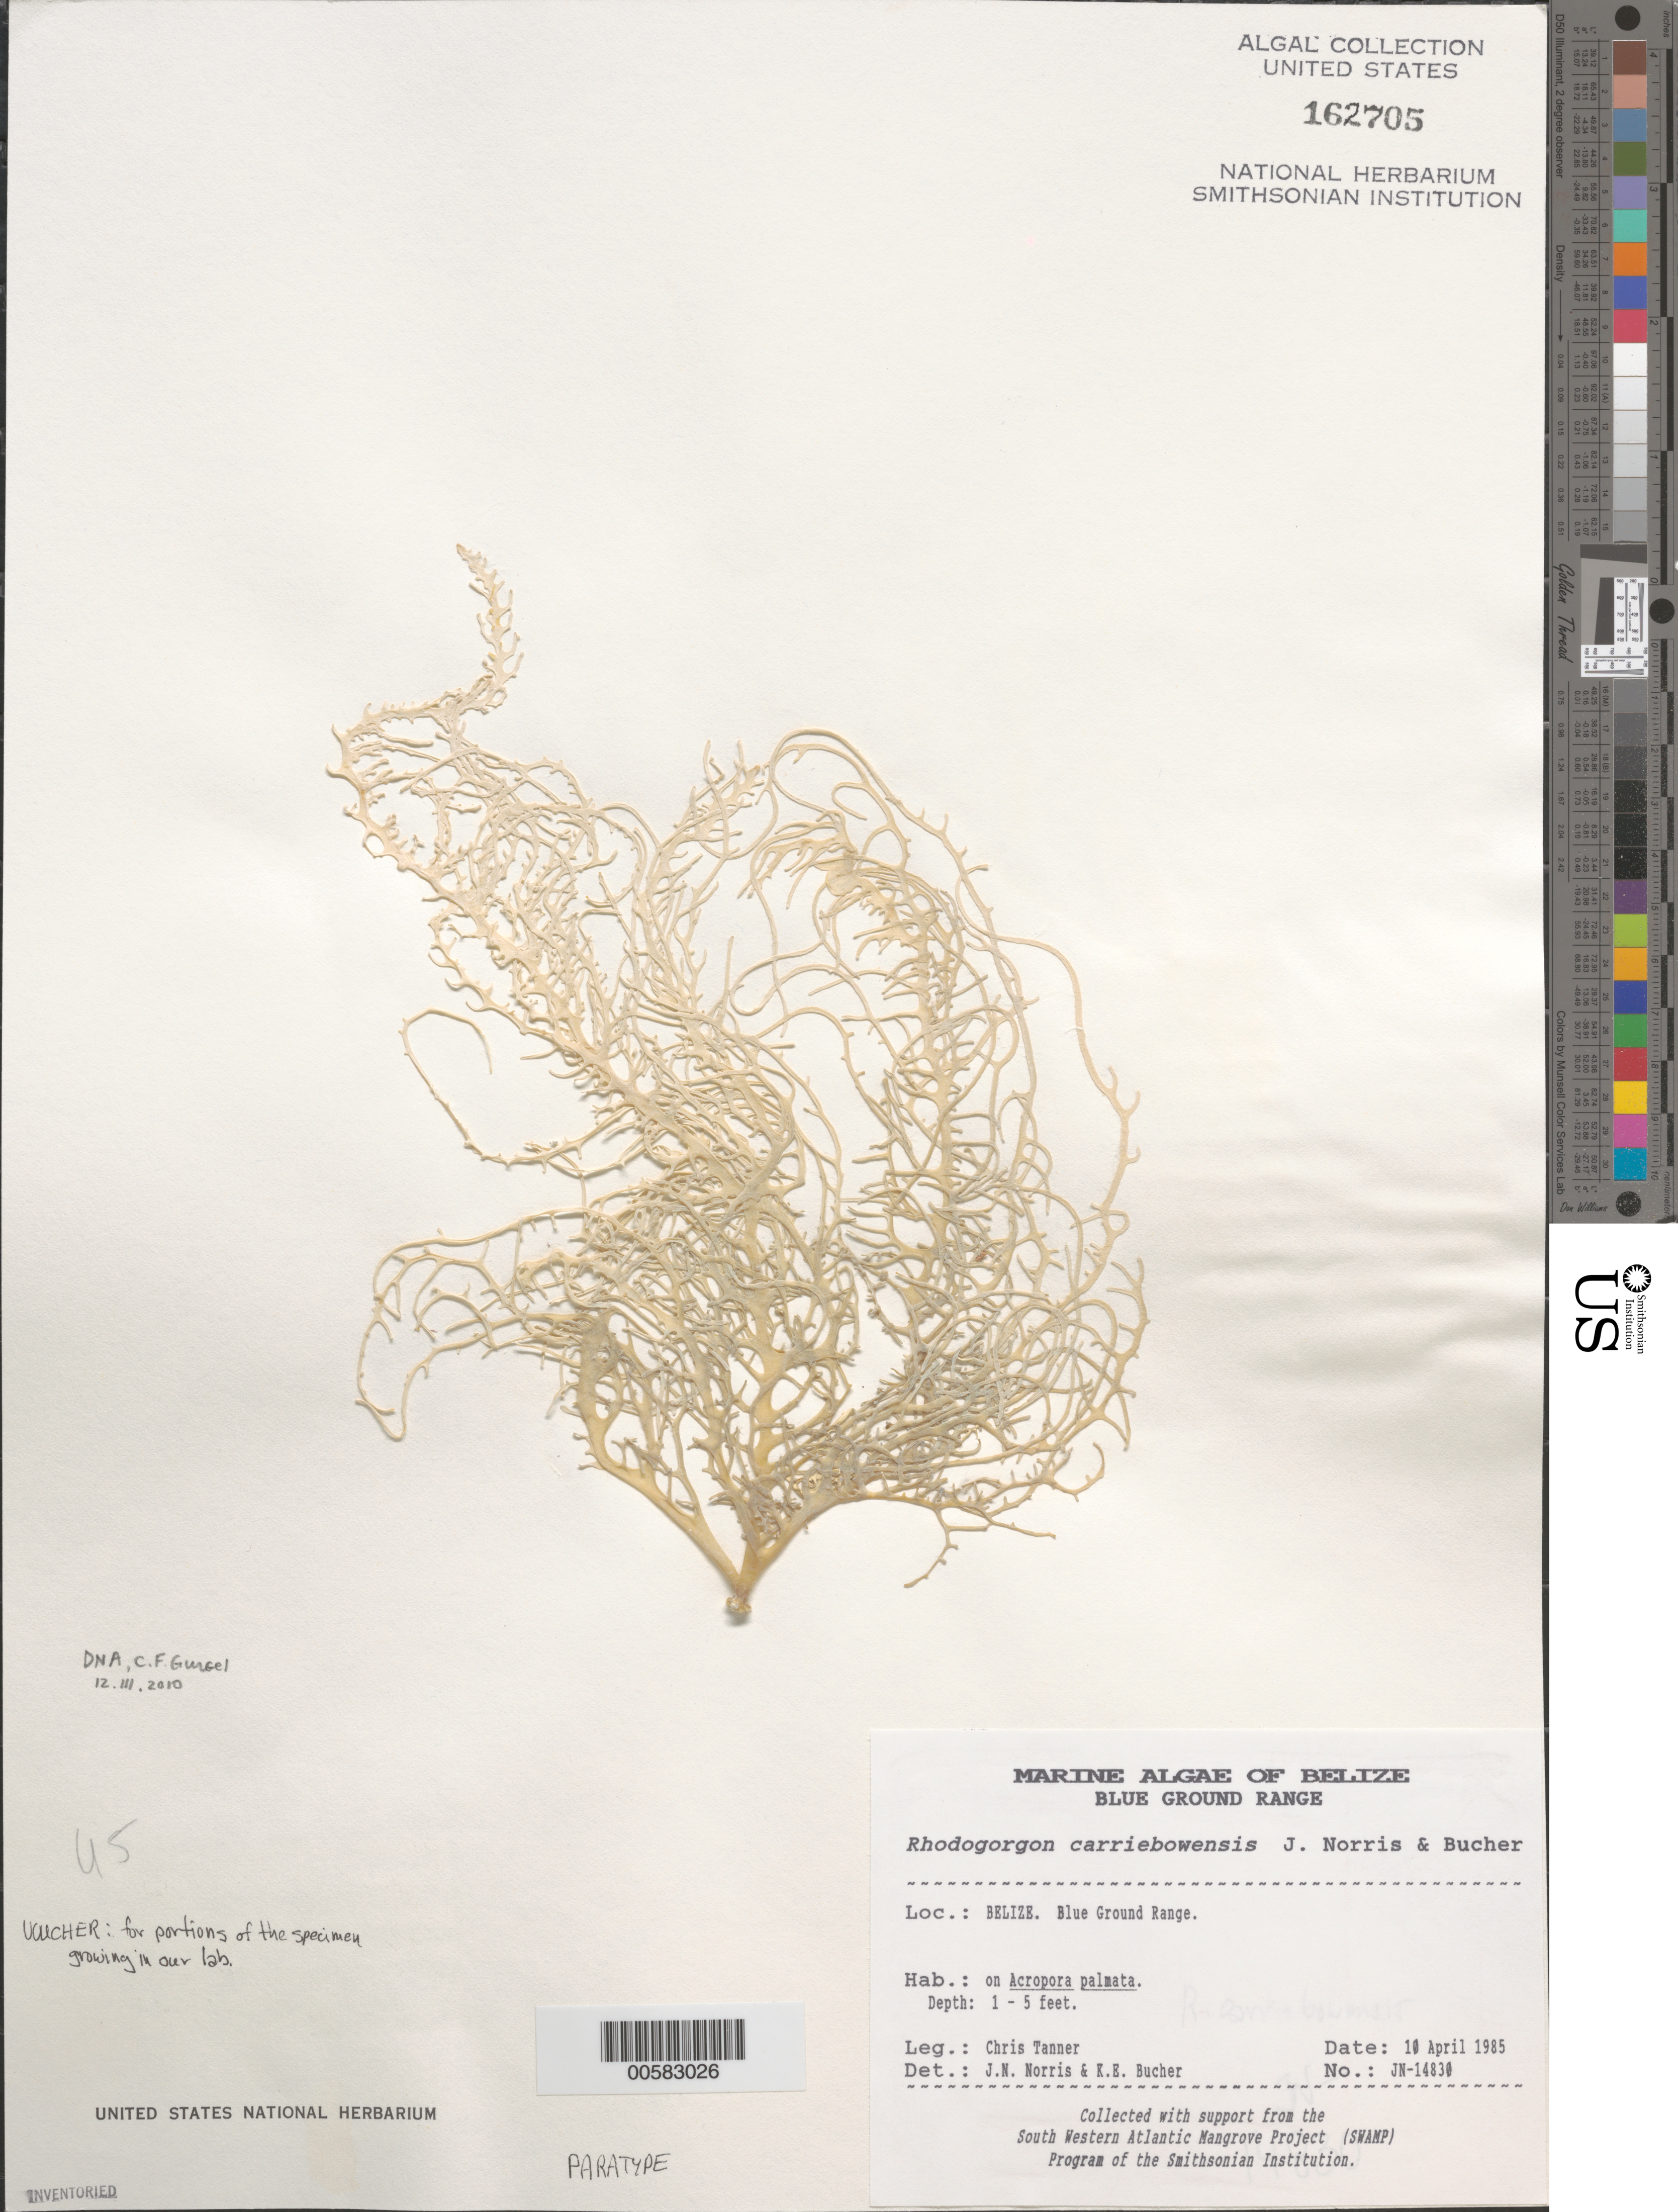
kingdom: Plantae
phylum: Rhodophyta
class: Florideophyceae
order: Rhodogorgonales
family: Rhodogorgonaceae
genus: Rhodogorgon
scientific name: Rhodogorgon carriebowensis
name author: J.N. Norris & K.E. Bucher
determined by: Norris, J. N.; Bucher, K. E.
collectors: C. Tanner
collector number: JN-14830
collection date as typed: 10 Apr 1985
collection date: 1985-04-10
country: Belize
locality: Blue Ground Range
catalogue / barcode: US 162705